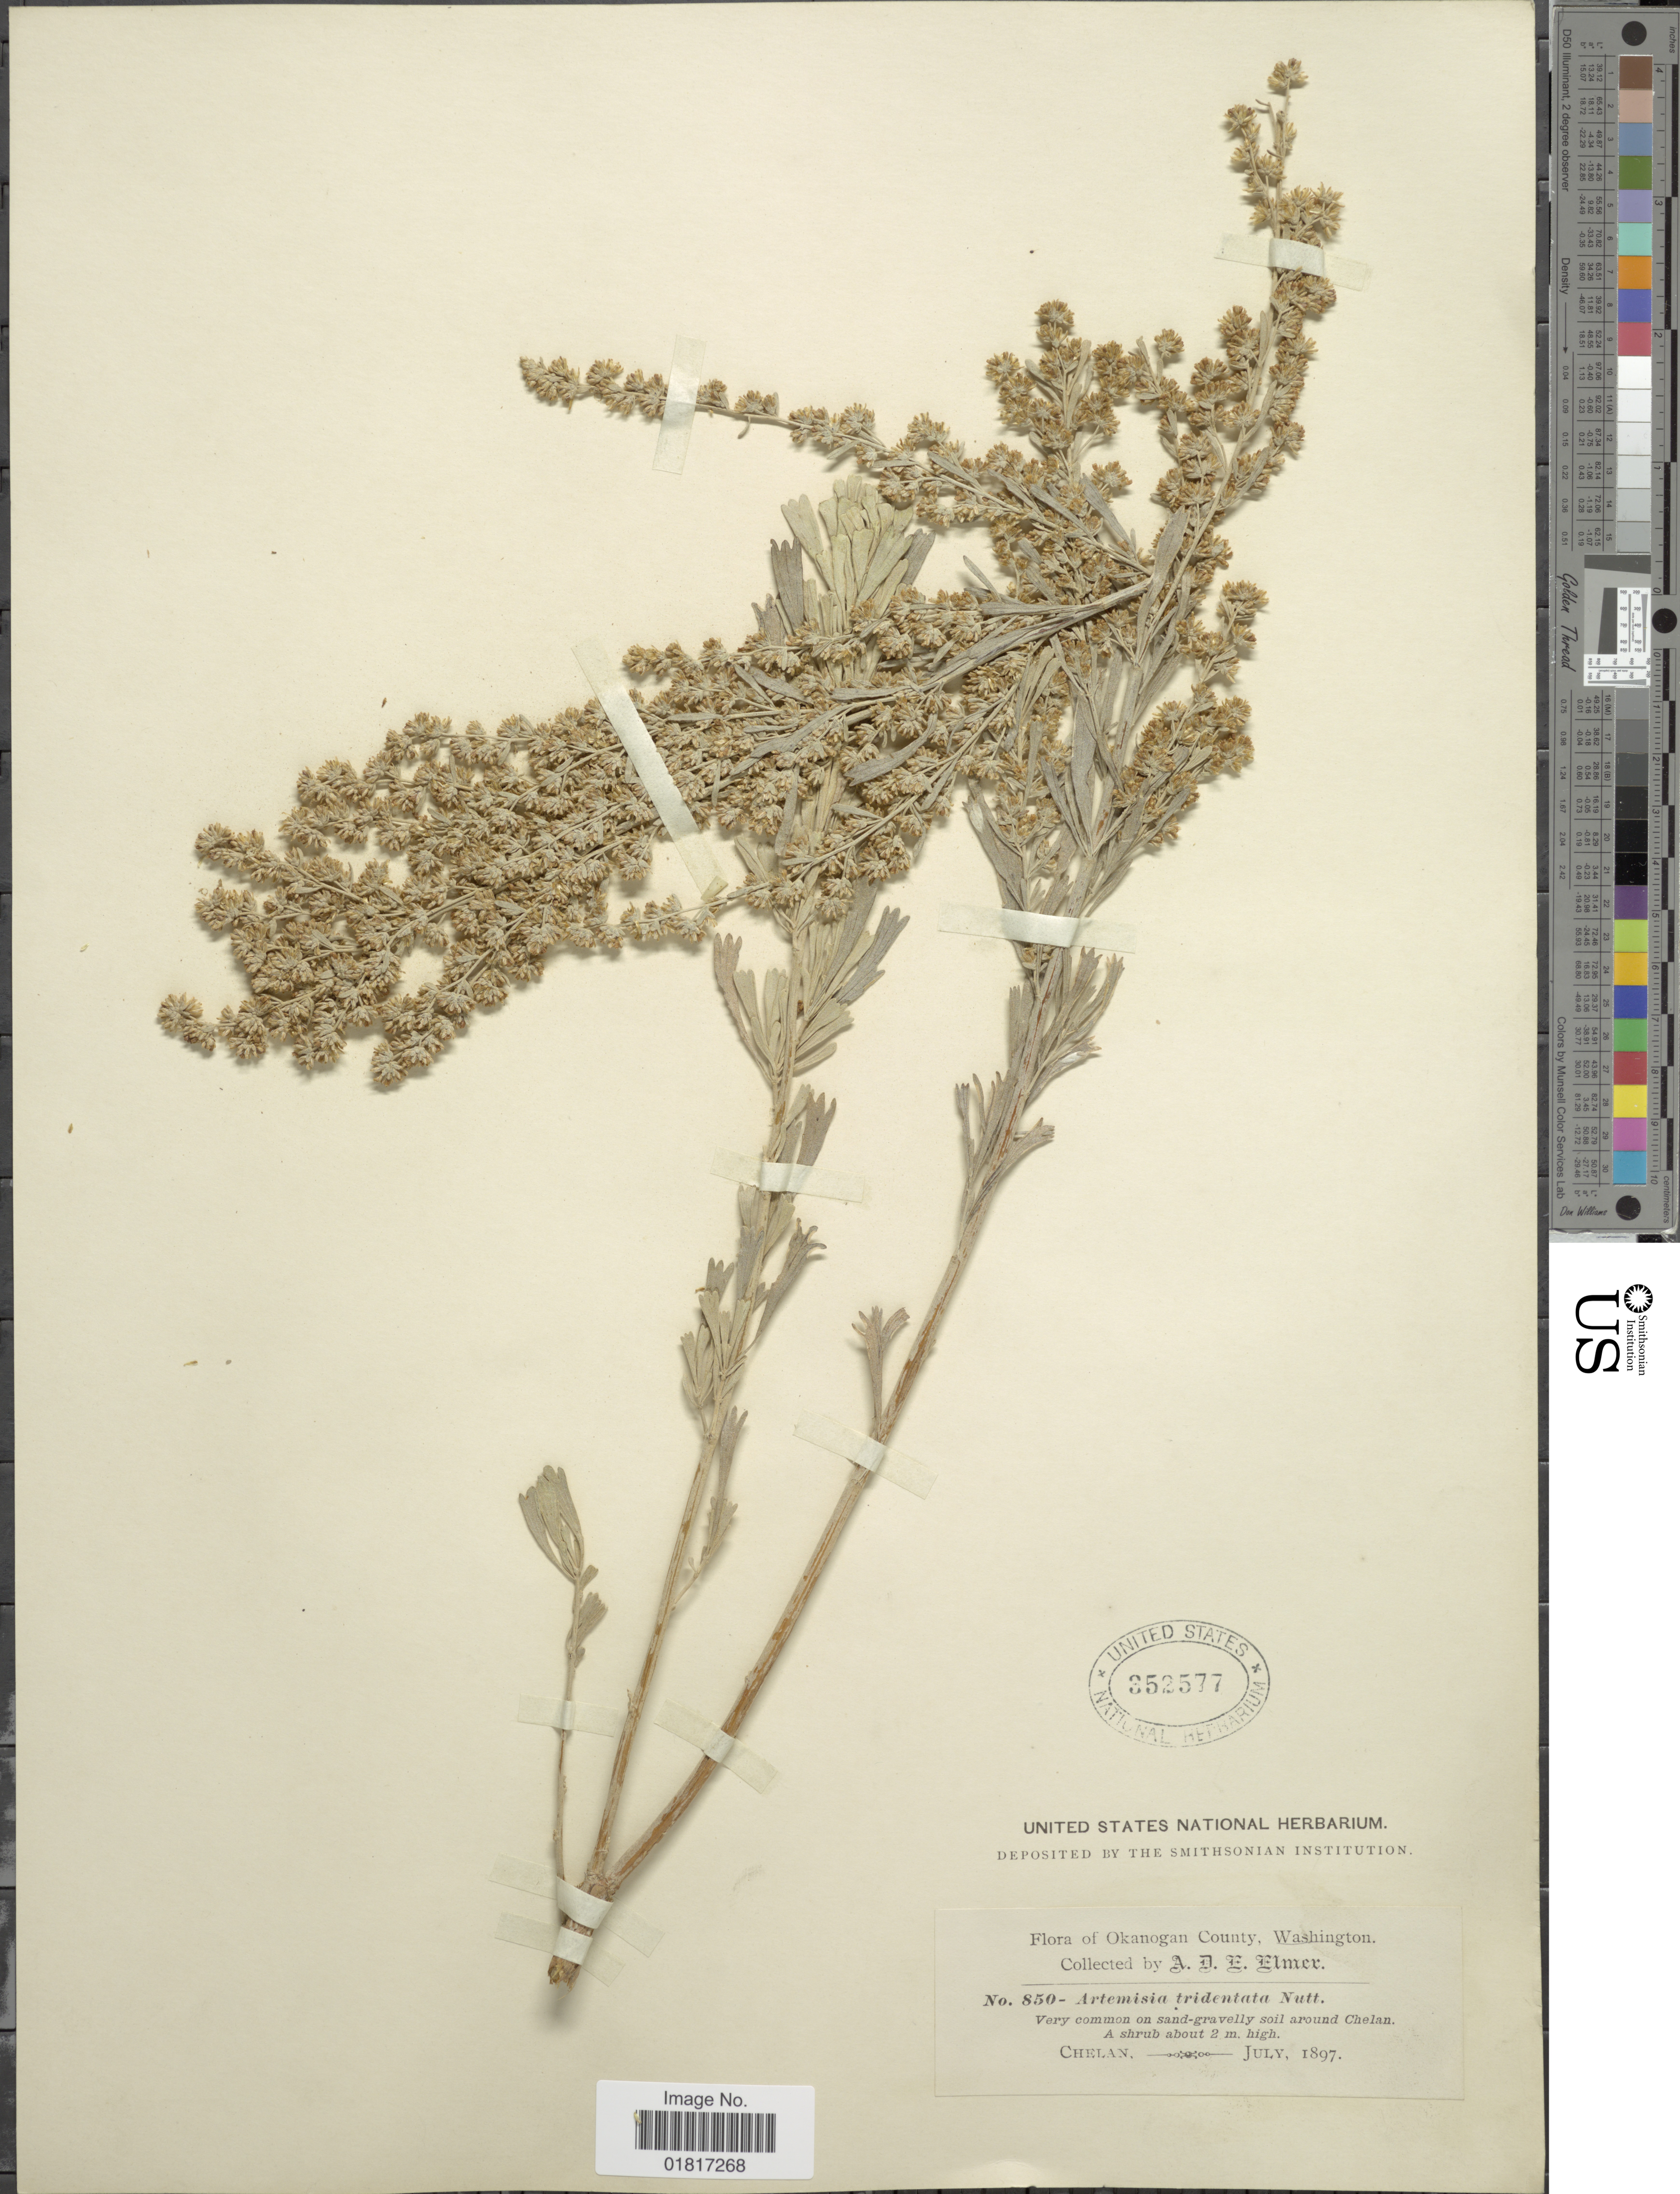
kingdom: Plantae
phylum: Tracheophyta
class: Magnoliopsida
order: Asterales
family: Asteraceae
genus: Artemisia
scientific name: Artemisia tridentata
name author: Nutt.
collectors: A. D. E. Elmer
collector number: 850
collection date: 1897-07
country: United States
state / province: Washington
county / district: Chelan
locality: Common on sand-gravelly soil around Chelan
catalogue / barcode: US 352577